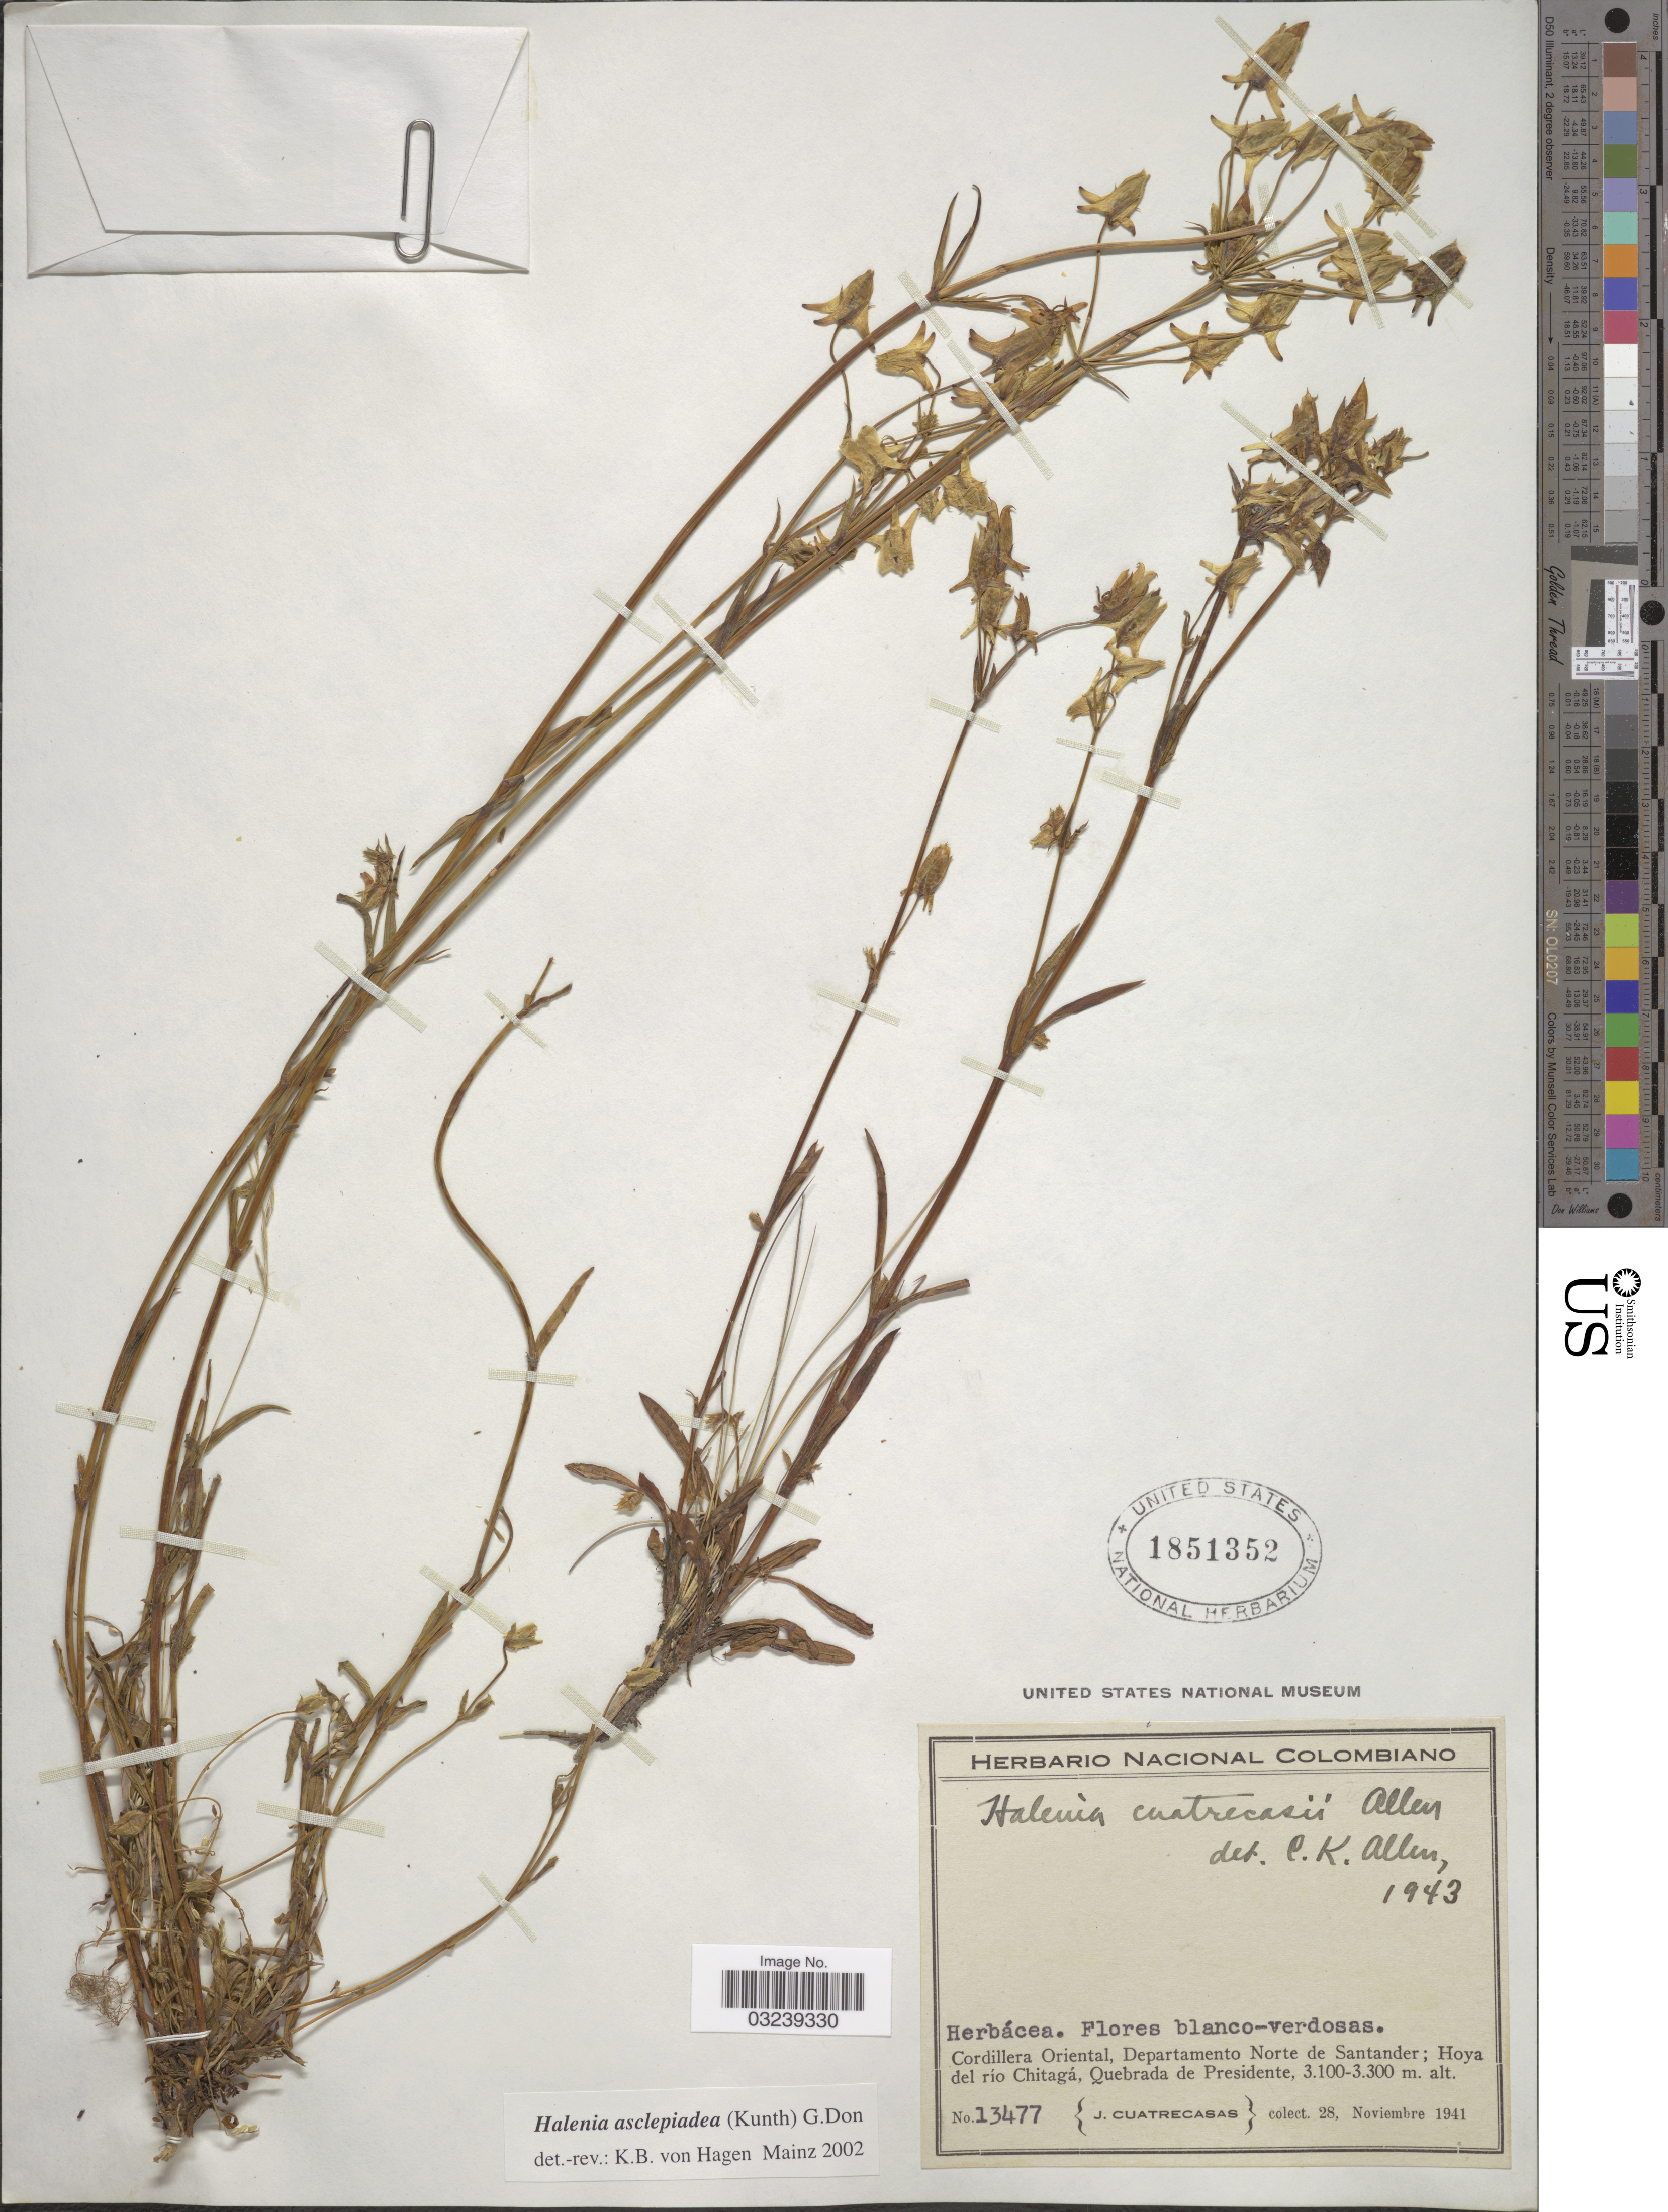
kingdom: Plantae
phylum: Tracheophyta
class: Magnoliopsida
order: Gentianales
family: Gentianaceae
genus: Halenia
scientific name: Halenia asclepiadea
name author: (Kunth) G. Don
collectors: J. Cuatrecasas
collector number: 13477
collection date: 1941-11-28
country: Colombia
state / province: Norte de Santander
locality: Cordillera Oriental, Departamento Norte de Santander; Hoya del río Chitagá, Quebrada de Presidente.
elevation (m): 3100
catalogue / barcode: US 1851352